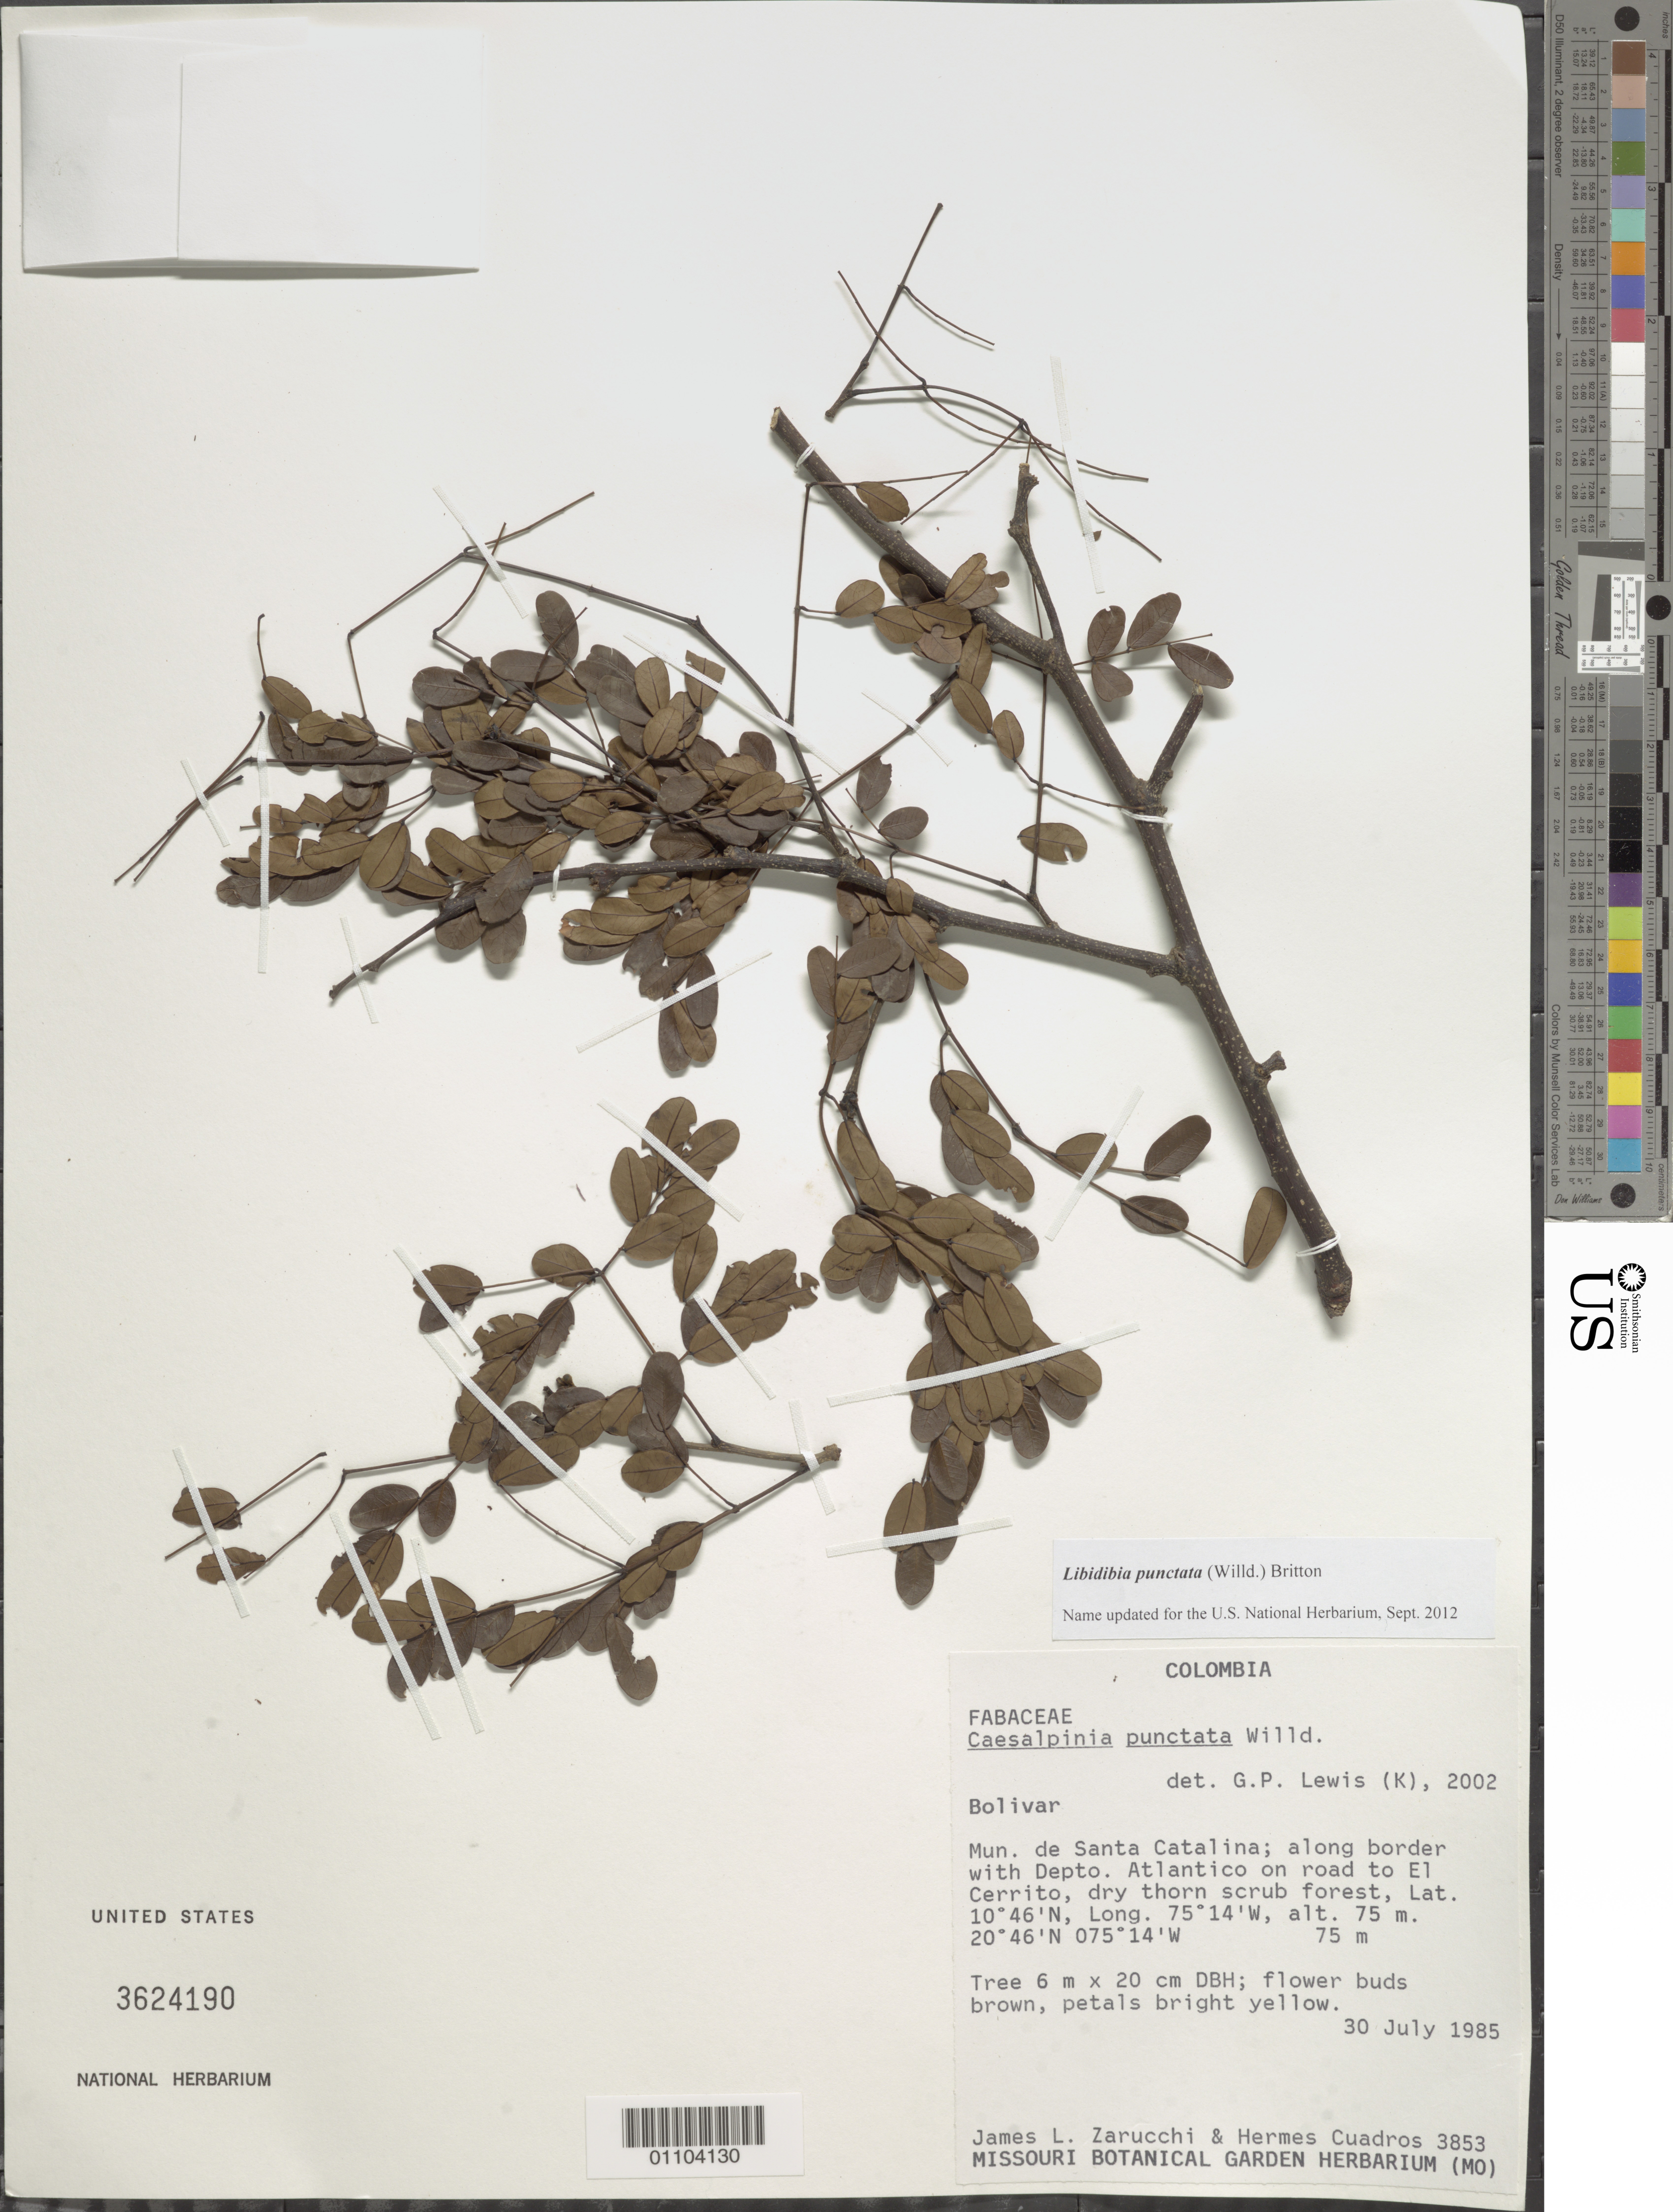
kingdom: Plantae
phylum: Tracheophyta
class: Magnoliopsida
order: Fabales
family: Fabaceae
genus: Libidibia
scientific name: Libidibia punctata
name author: (Willd.) Britton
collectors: J. L. Zarucchi & H. Cuadros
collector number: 3853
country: Colombia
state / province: Bolívar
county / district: Santa Catalina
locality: Along border with Depto. Atlantico on road to El Cerrito.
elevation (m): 75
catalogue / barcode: US 3624190